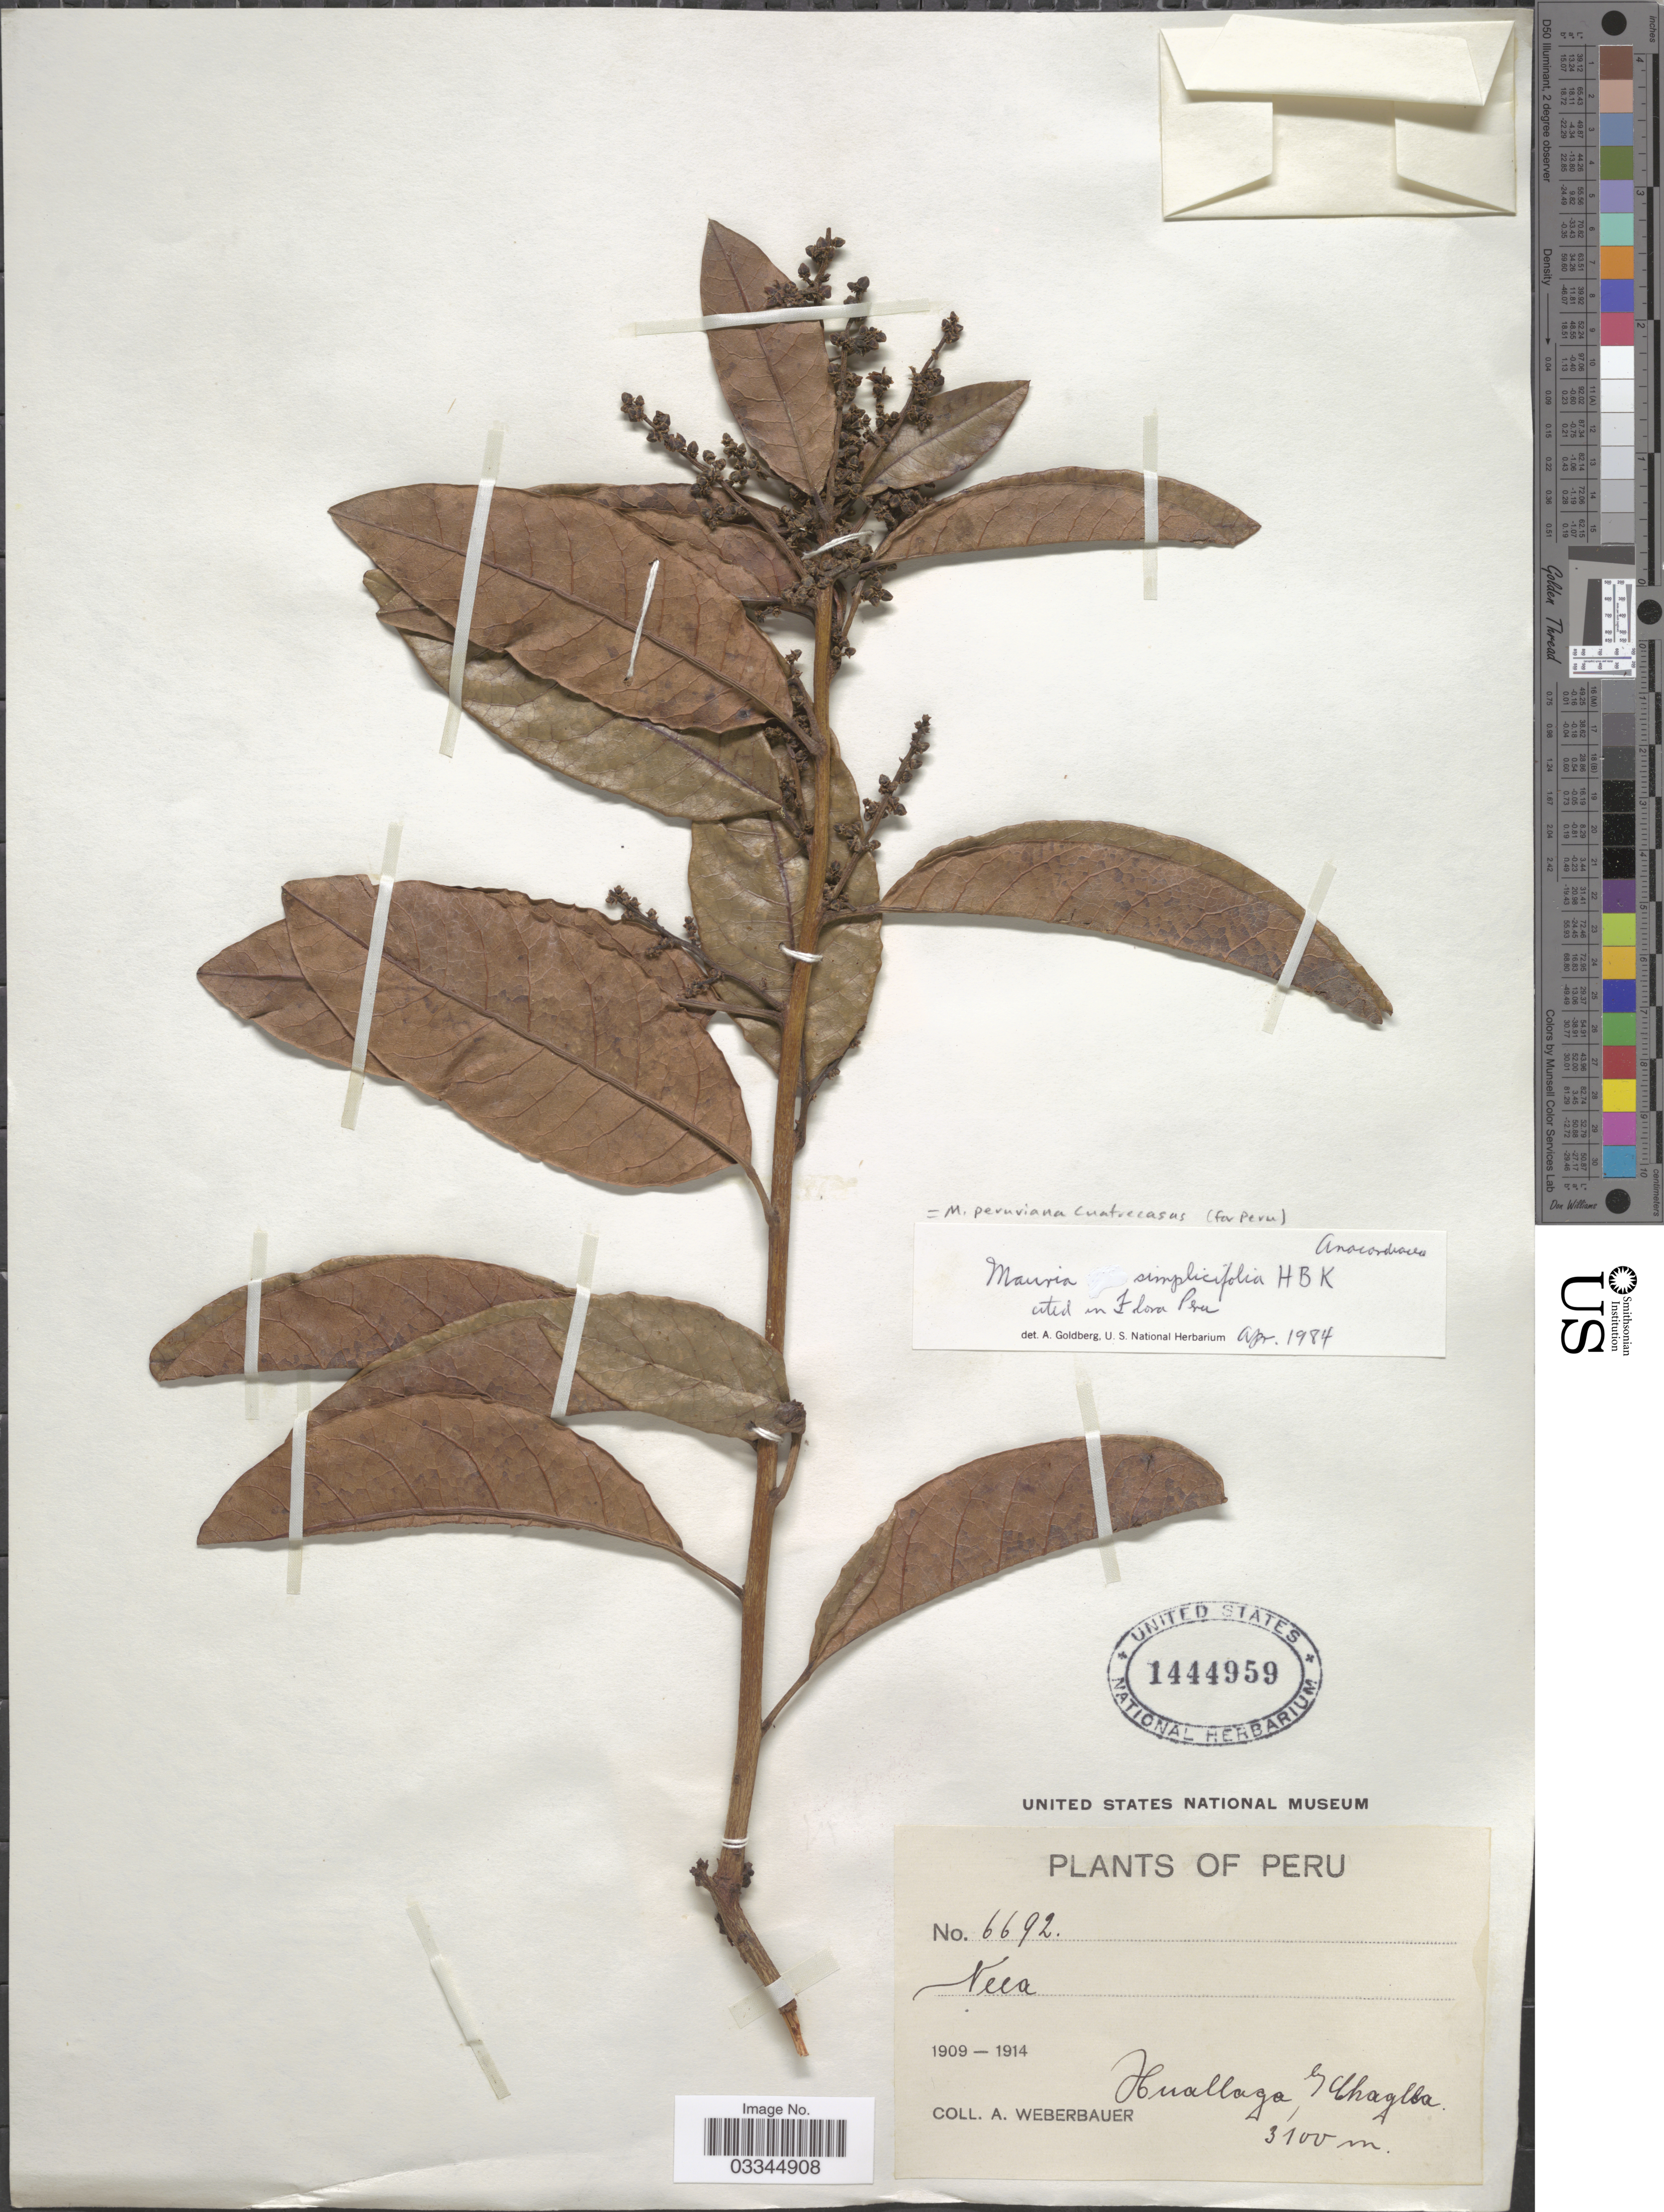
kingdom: Plantae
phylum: Tracheophyta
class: Magnoliopsida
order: Sapindales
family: Anacardiaceae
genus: Mauria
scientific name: Mauria peruviana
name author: Cuatrec.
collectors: A. Weberbauer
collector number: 6692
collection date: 1909/1914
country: Peru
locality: Huallaga.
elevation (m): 3100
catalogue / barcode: US 1444959